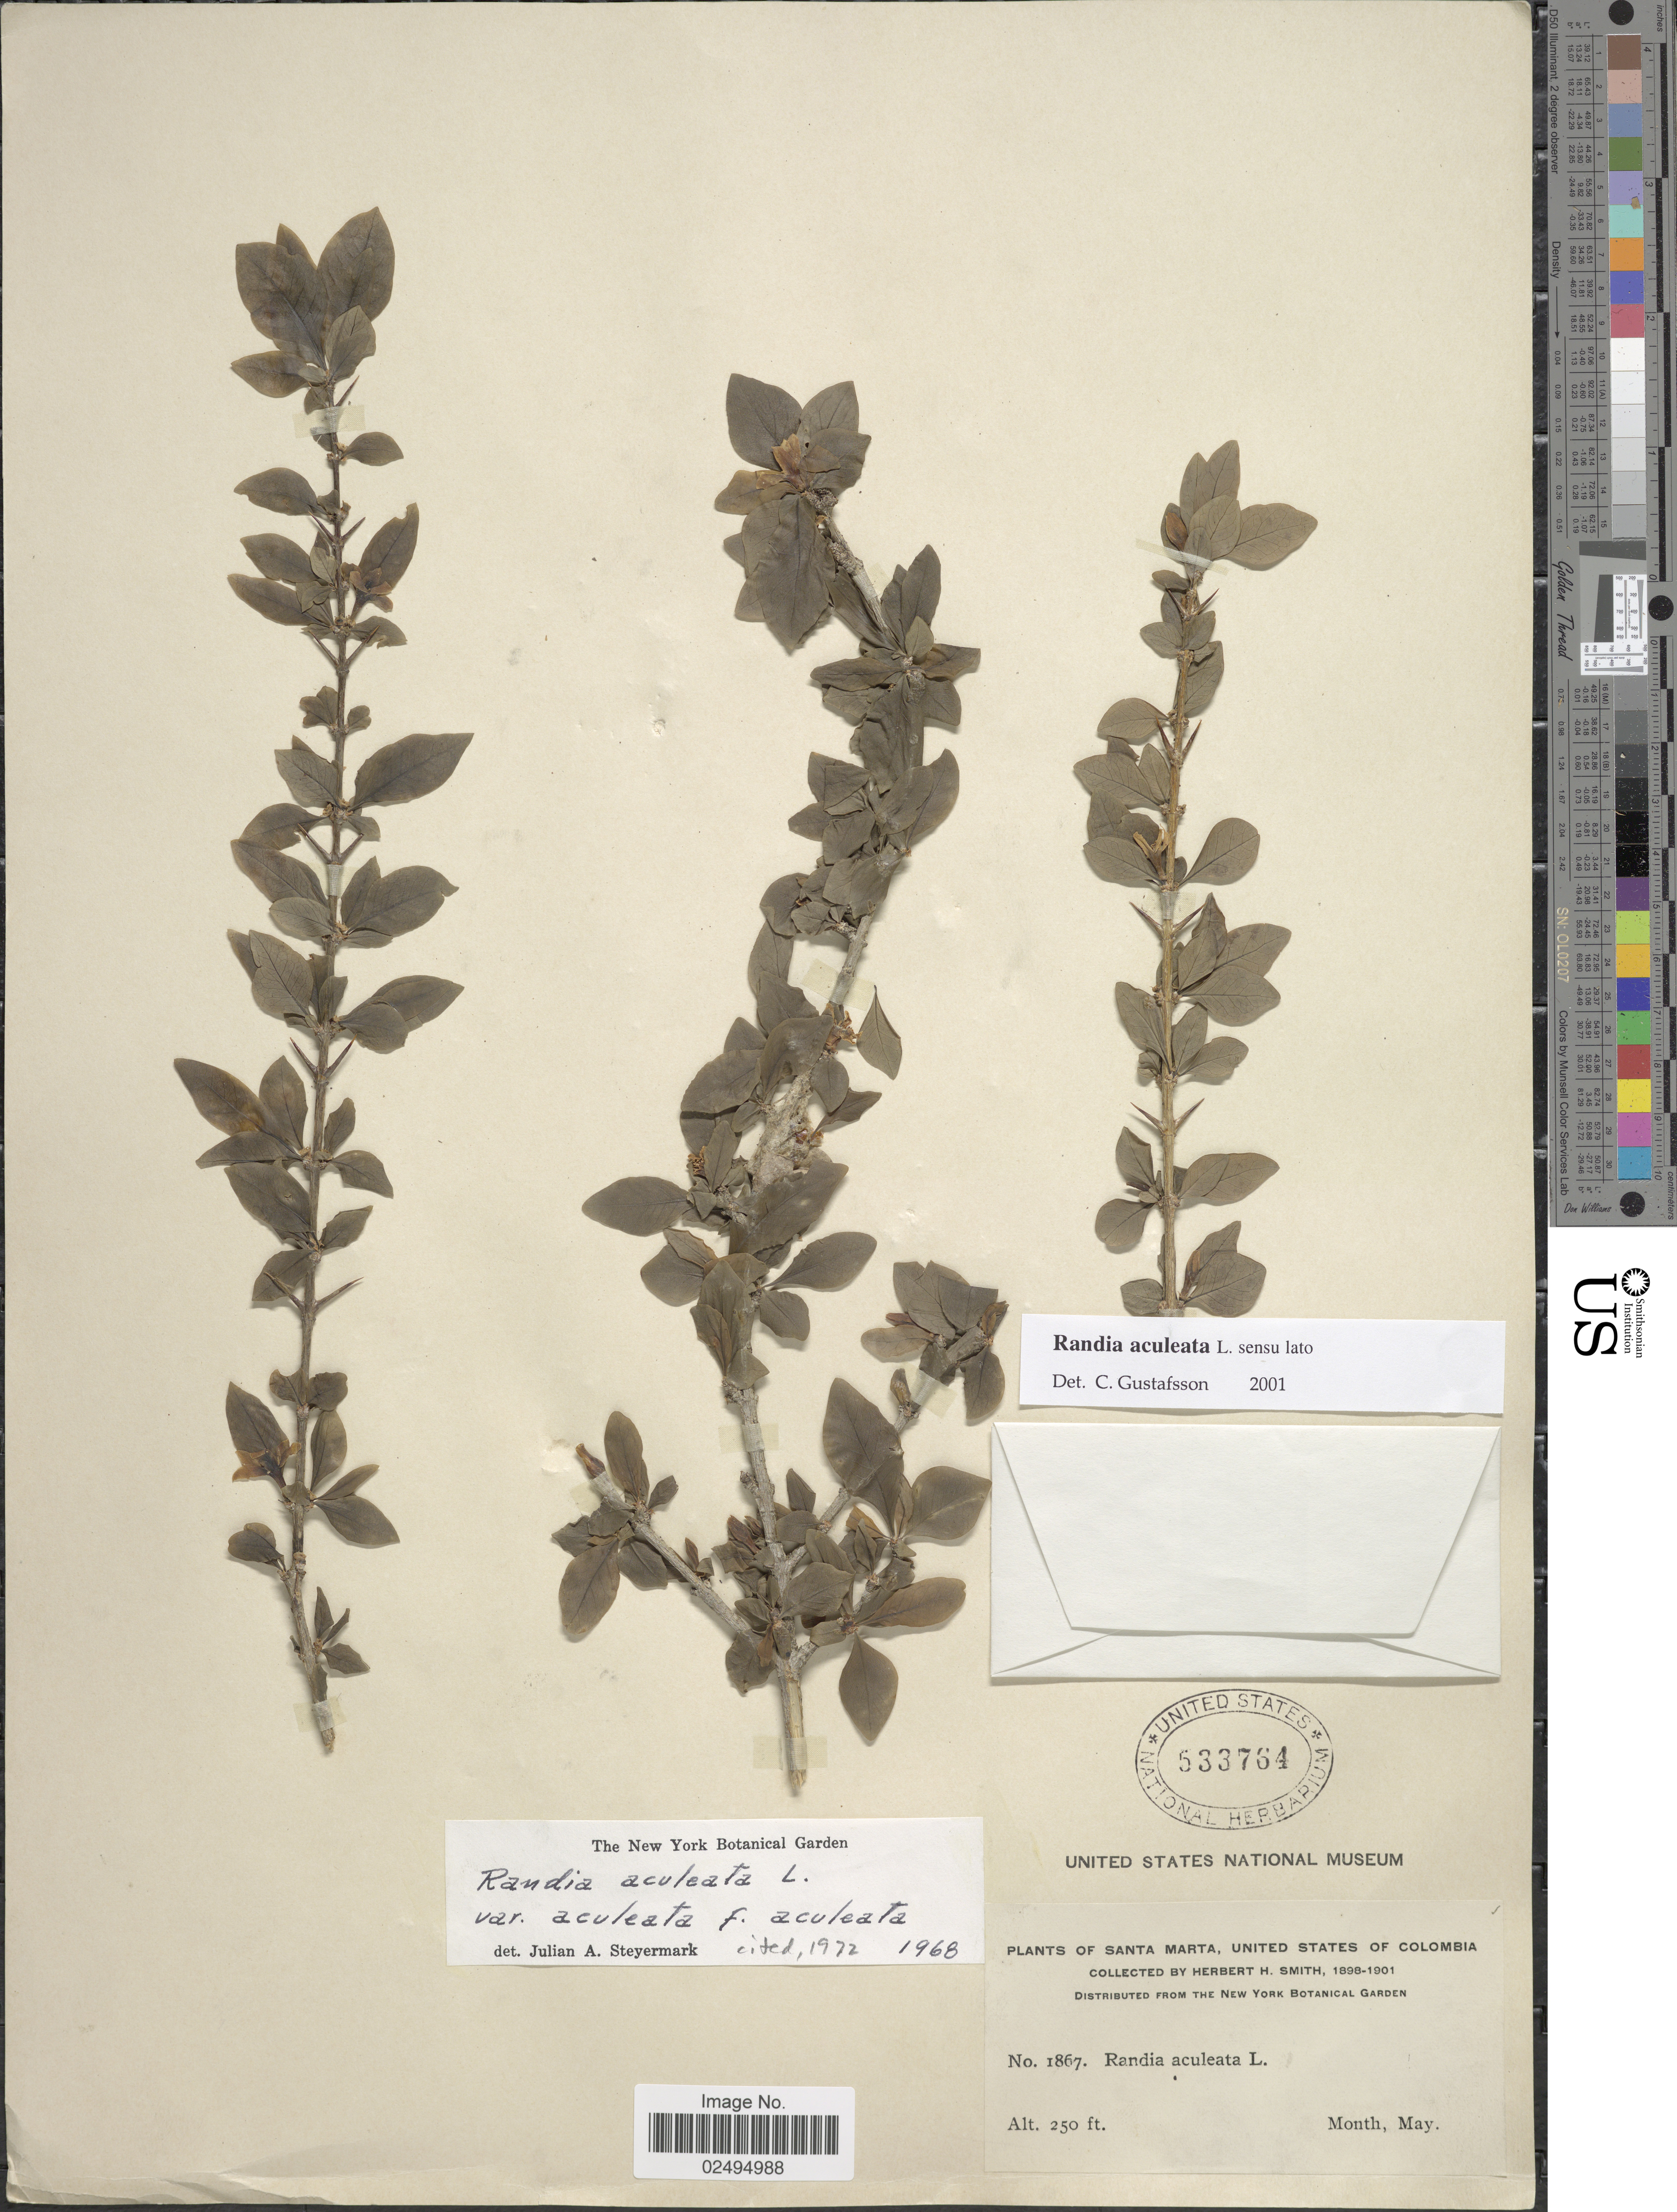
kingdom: Plantae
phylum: Tracheophyta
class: Magnoliopsida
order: Gentianales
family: Rubiaceae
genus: Randia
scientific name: Randia aculeata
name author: L.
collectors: Herbert H. Smith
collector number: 1867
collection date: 1898-05/1901-05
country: Colombia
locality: Santa Marta, United States of Columbia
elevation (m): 76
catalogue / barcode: US 533764